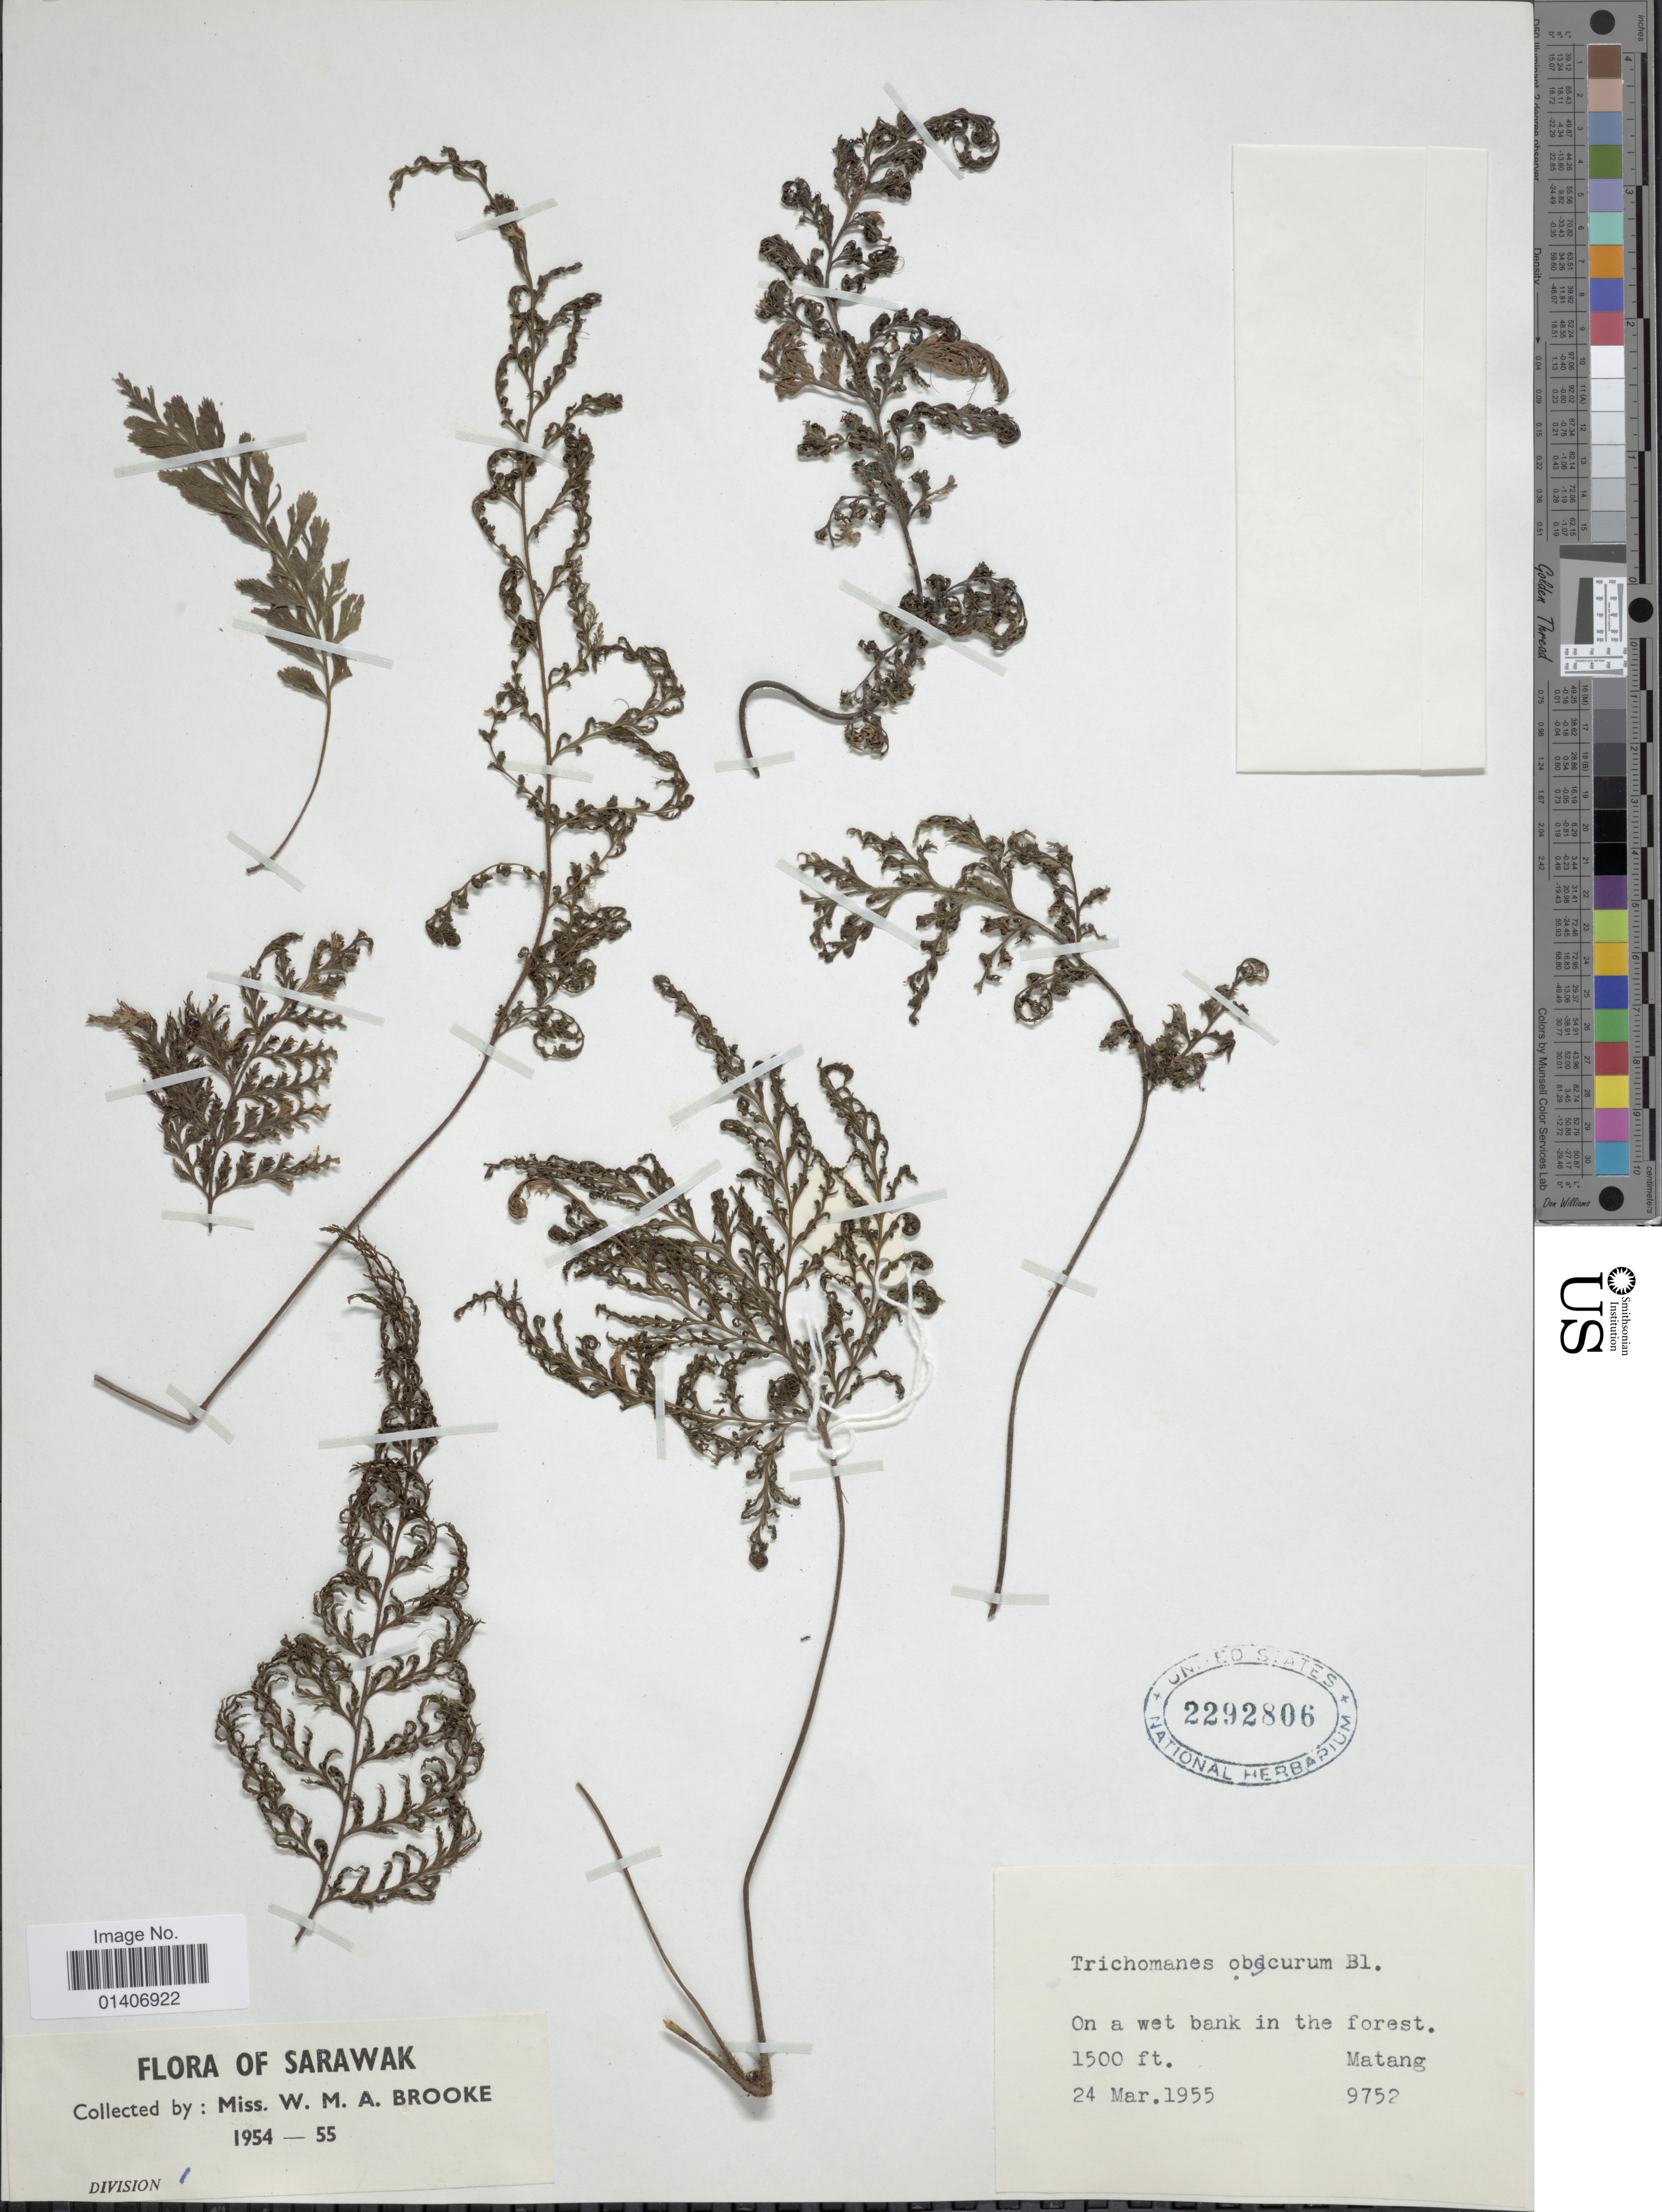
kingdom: Plantae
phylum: Tracheophyta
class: Polypodiopsida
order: Hymenophyllales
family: Hymenophyllaceae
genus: Abrodictyum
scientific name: Abrodictyum obscurum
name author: (Blume) Ebihara & K. Iwats.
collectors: W. Brooke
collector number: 9752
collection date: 1955-03-24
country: Malaysia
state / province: Sarawak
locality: Sarawak, On a wet bank in the forest Matang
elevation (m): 457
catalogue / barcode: US 2292806